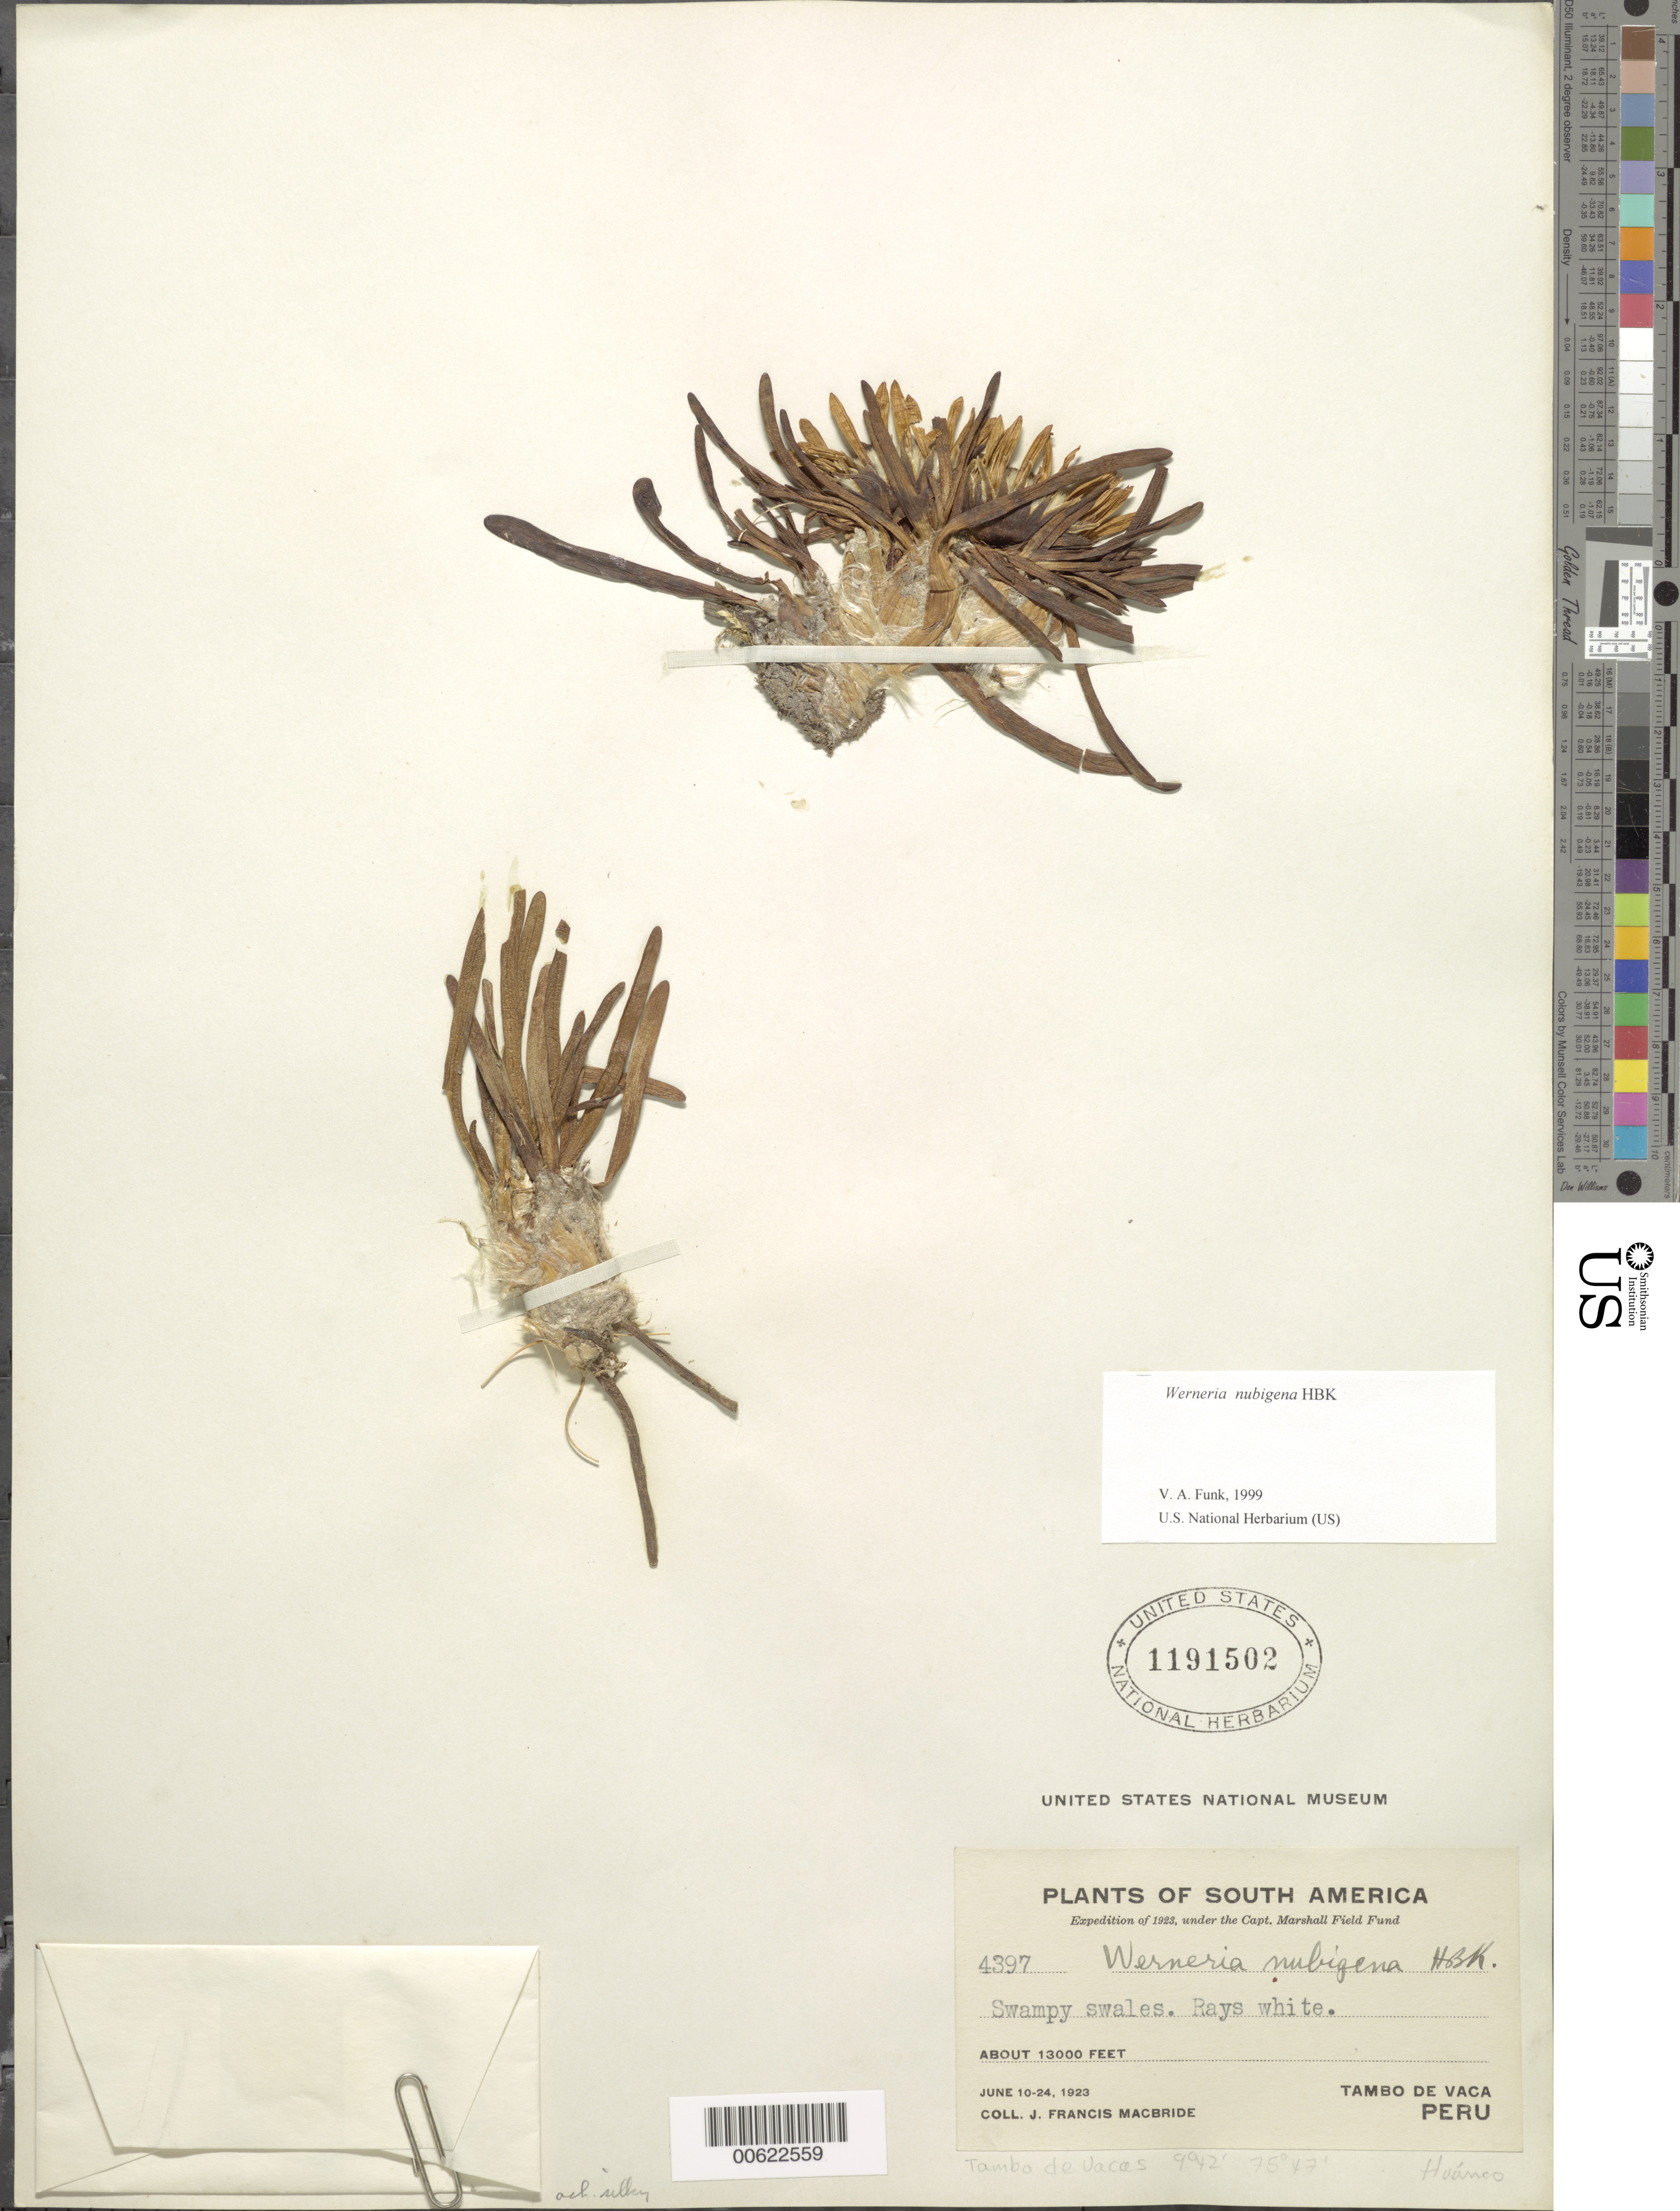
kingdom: Plantae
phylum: Tracheophyta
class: Magnoliopsida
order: Asterales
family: Asteraceae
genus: Werneria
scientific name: Werneria nubigena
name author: Kunth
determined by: Funk, Vicki A., (BOT), Smithsonian Institution - National Museum of Natural History (UNITED STATES)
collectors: J. F. Macbride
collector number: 4397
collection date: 1923-06-10/1923-06-24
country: Peru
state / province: Huánuco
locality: Tambo de Vaca [GAZ spells as "VACAS"]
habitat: Swampy swales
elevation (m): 39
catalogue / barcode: US 1191502